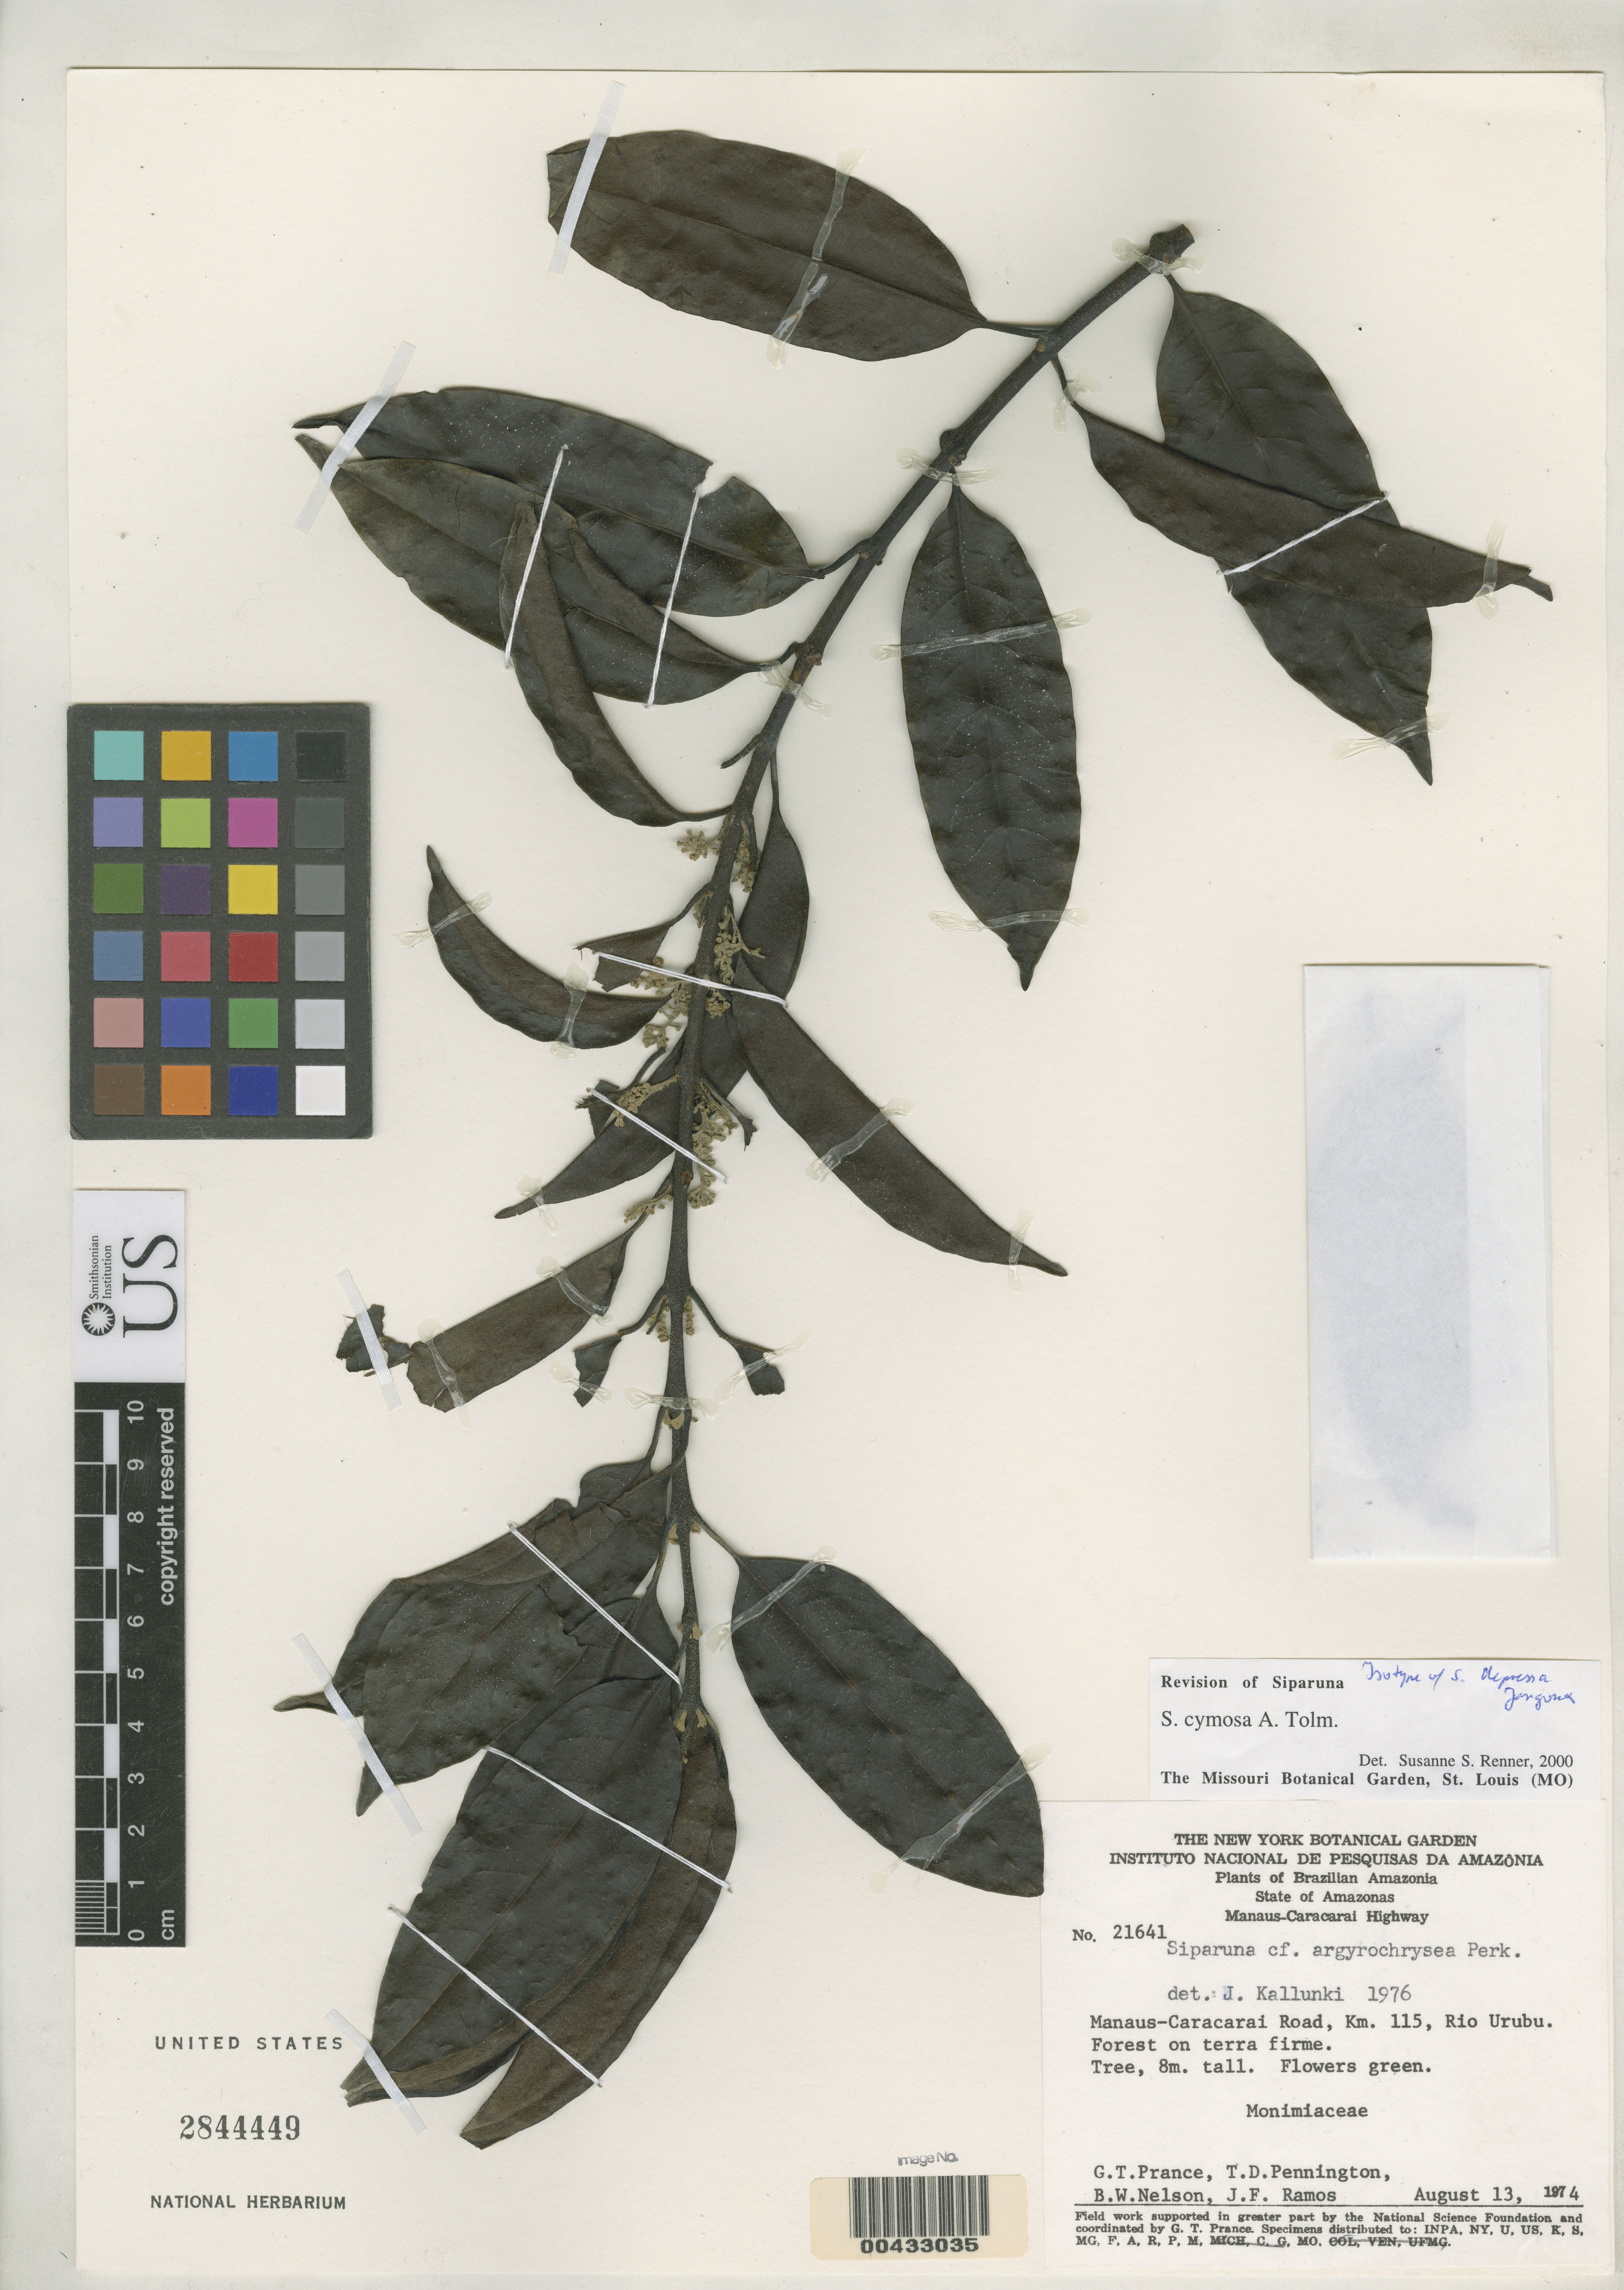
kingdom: Plantae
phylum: Tracheophyta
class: Magnoliopsida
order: Laurales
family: Siparunaceae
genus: Siparuna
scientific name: Siparuna depressa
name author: Jangoux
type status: Isotype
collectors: G. T. Prance, T. D. Pennington, B. W. Nelson & J. F. Ramos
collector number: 21641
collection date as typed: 13 Aug 1974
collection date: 1974-08-13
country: Brazil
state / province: Amazonas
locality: Manaus-Caracarai Road, km. 115, Rio Urubu.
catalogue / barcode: US 2844449